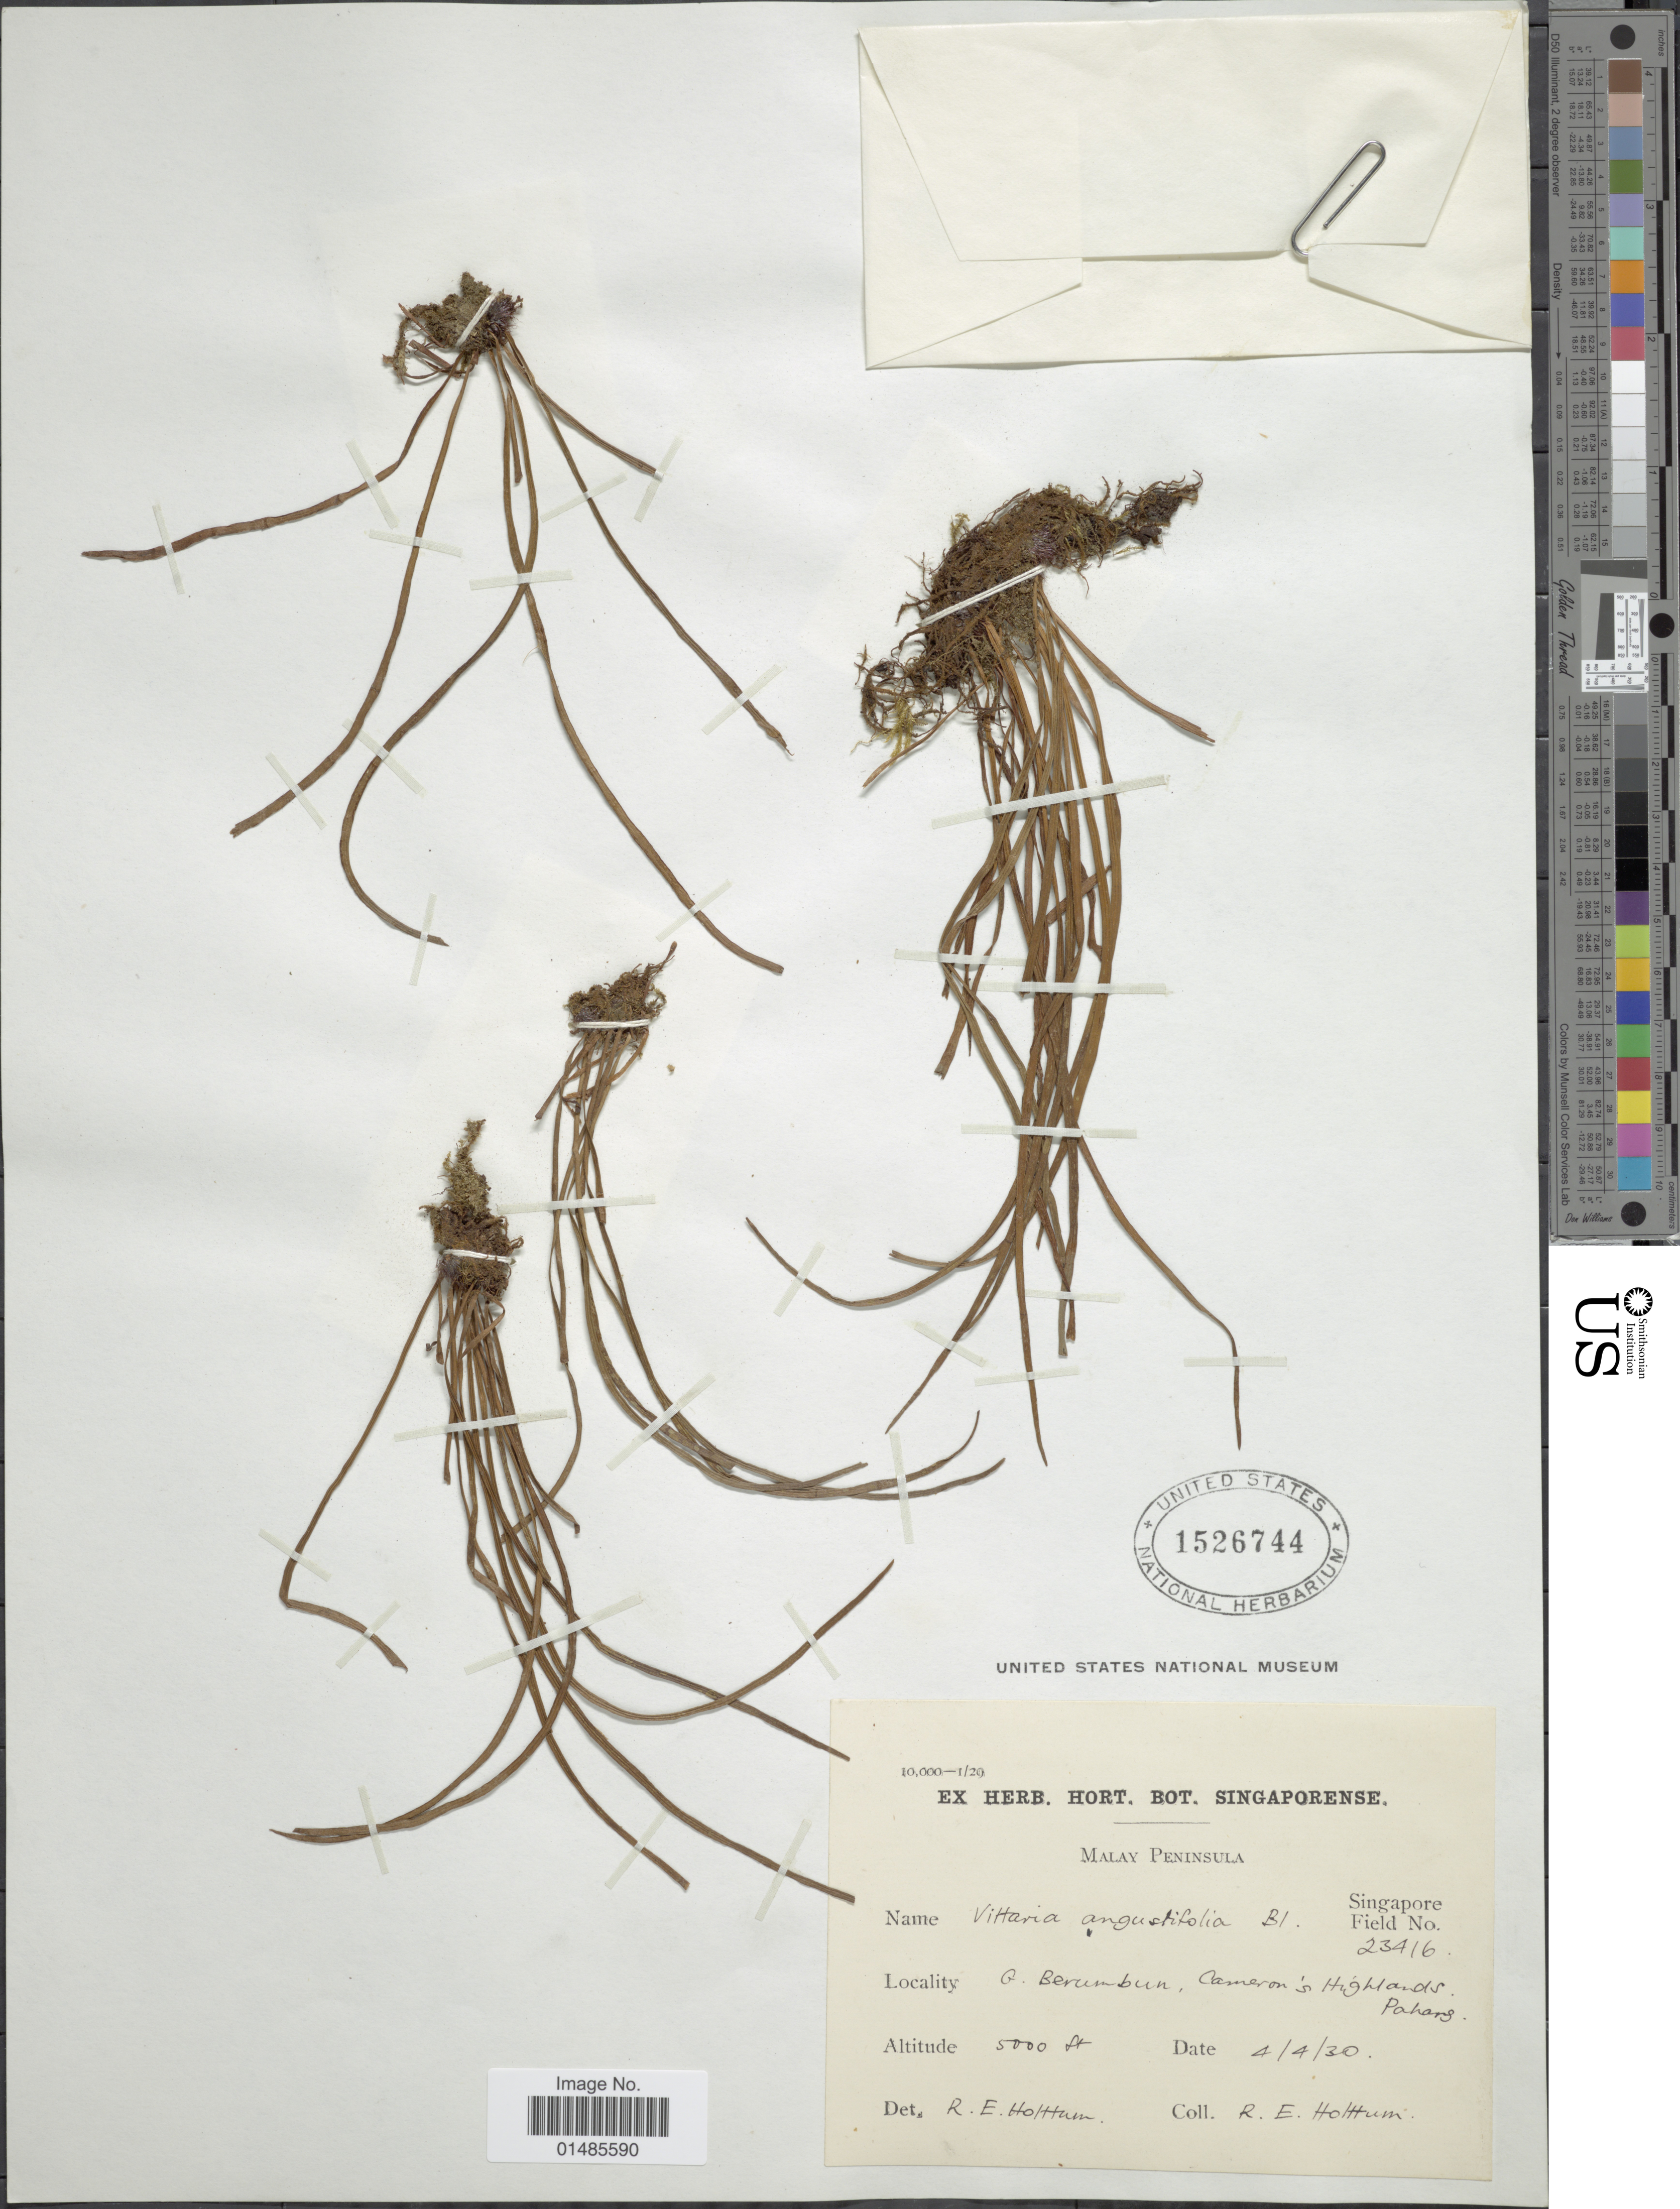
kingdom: Plantae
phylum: Tracheophyta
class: Polypodiopsida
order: Polypodiales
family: Pteridaceae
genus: Haplopteris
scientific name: Haplopteris angustifolia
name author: (Blume) E.H. Crane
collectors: R. E. Holttum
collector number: Singapore Field 23416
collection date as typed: Transcribed d/m/y: 4/4/30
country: Malaysia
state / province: Pahang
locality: Malay Peninsula. G. Berumbun, Cameron's Highlands.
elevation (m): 1524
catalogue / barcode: US 1526744